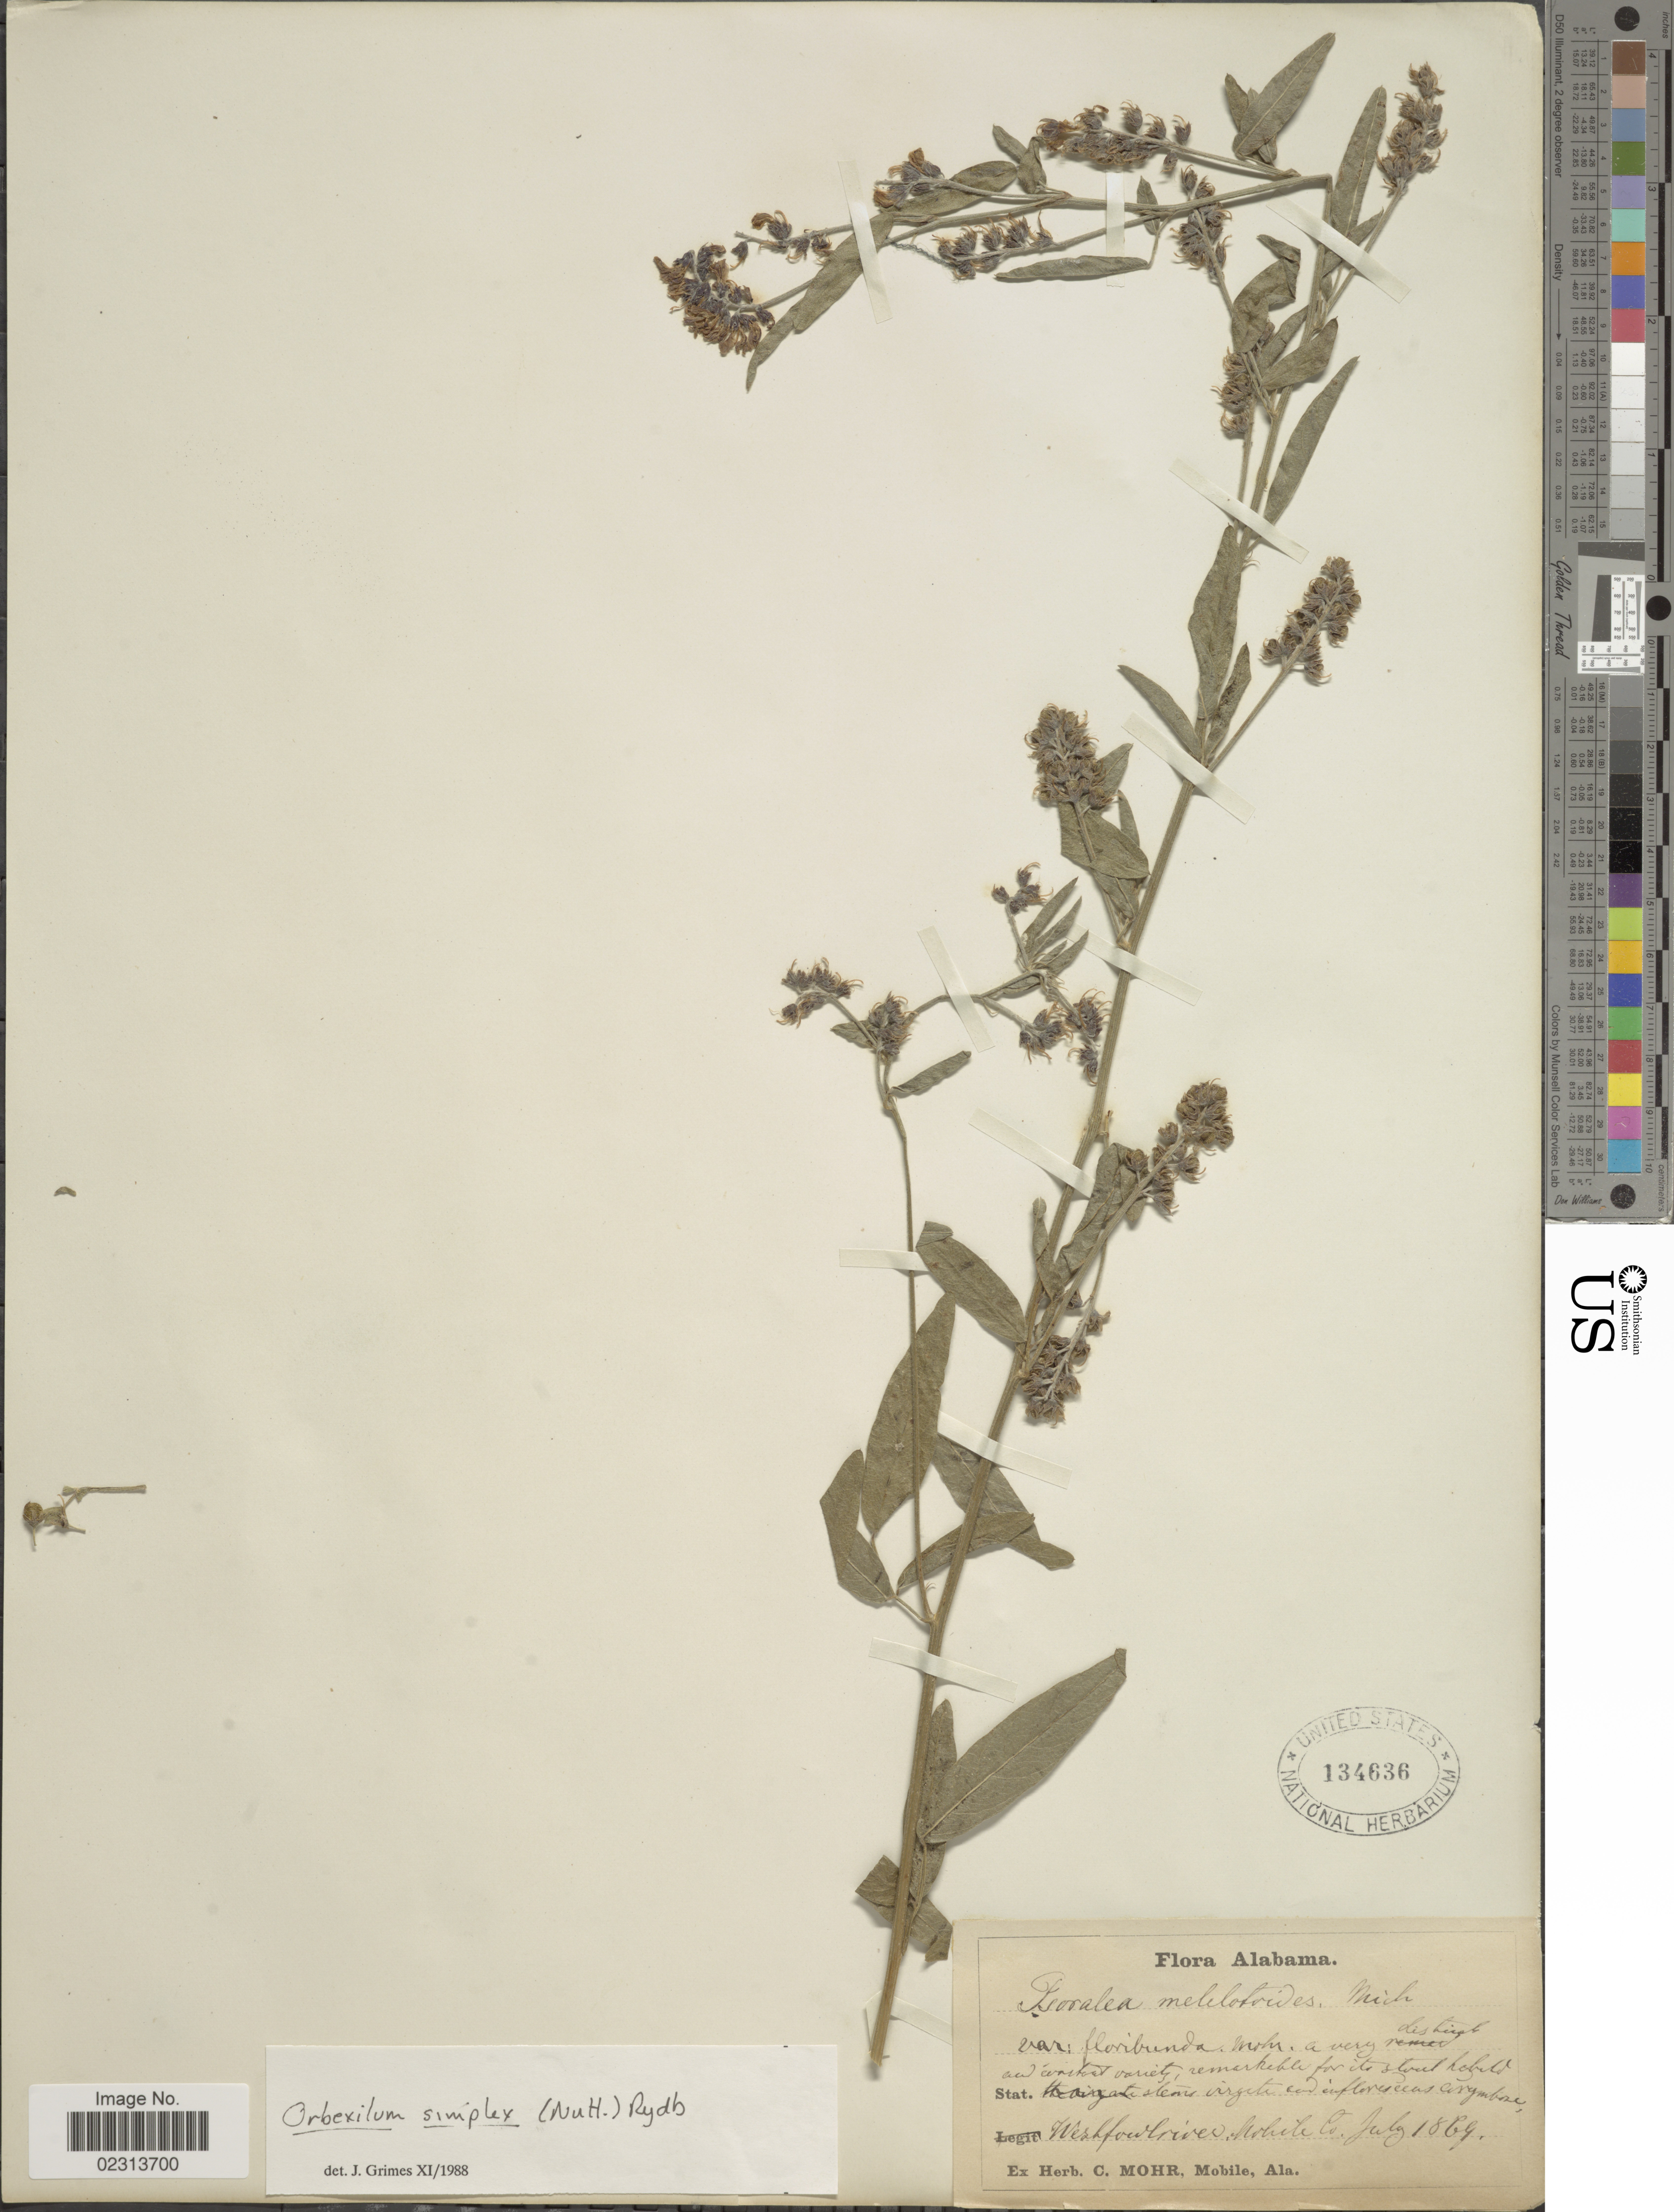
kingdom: Plantae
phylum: Tracheophyta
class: Magnoliopsida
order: Fabales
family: Fabaceae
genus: Orbexilum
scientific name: Orbexilum simplex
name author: (Nutt. ex Torr. & A. Gray) Rydb.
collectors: ex herb. C. Mohr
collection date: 1869-07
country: United States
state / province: Alabama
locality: Westfowl river, Mobile Co.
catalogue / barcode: US 134636